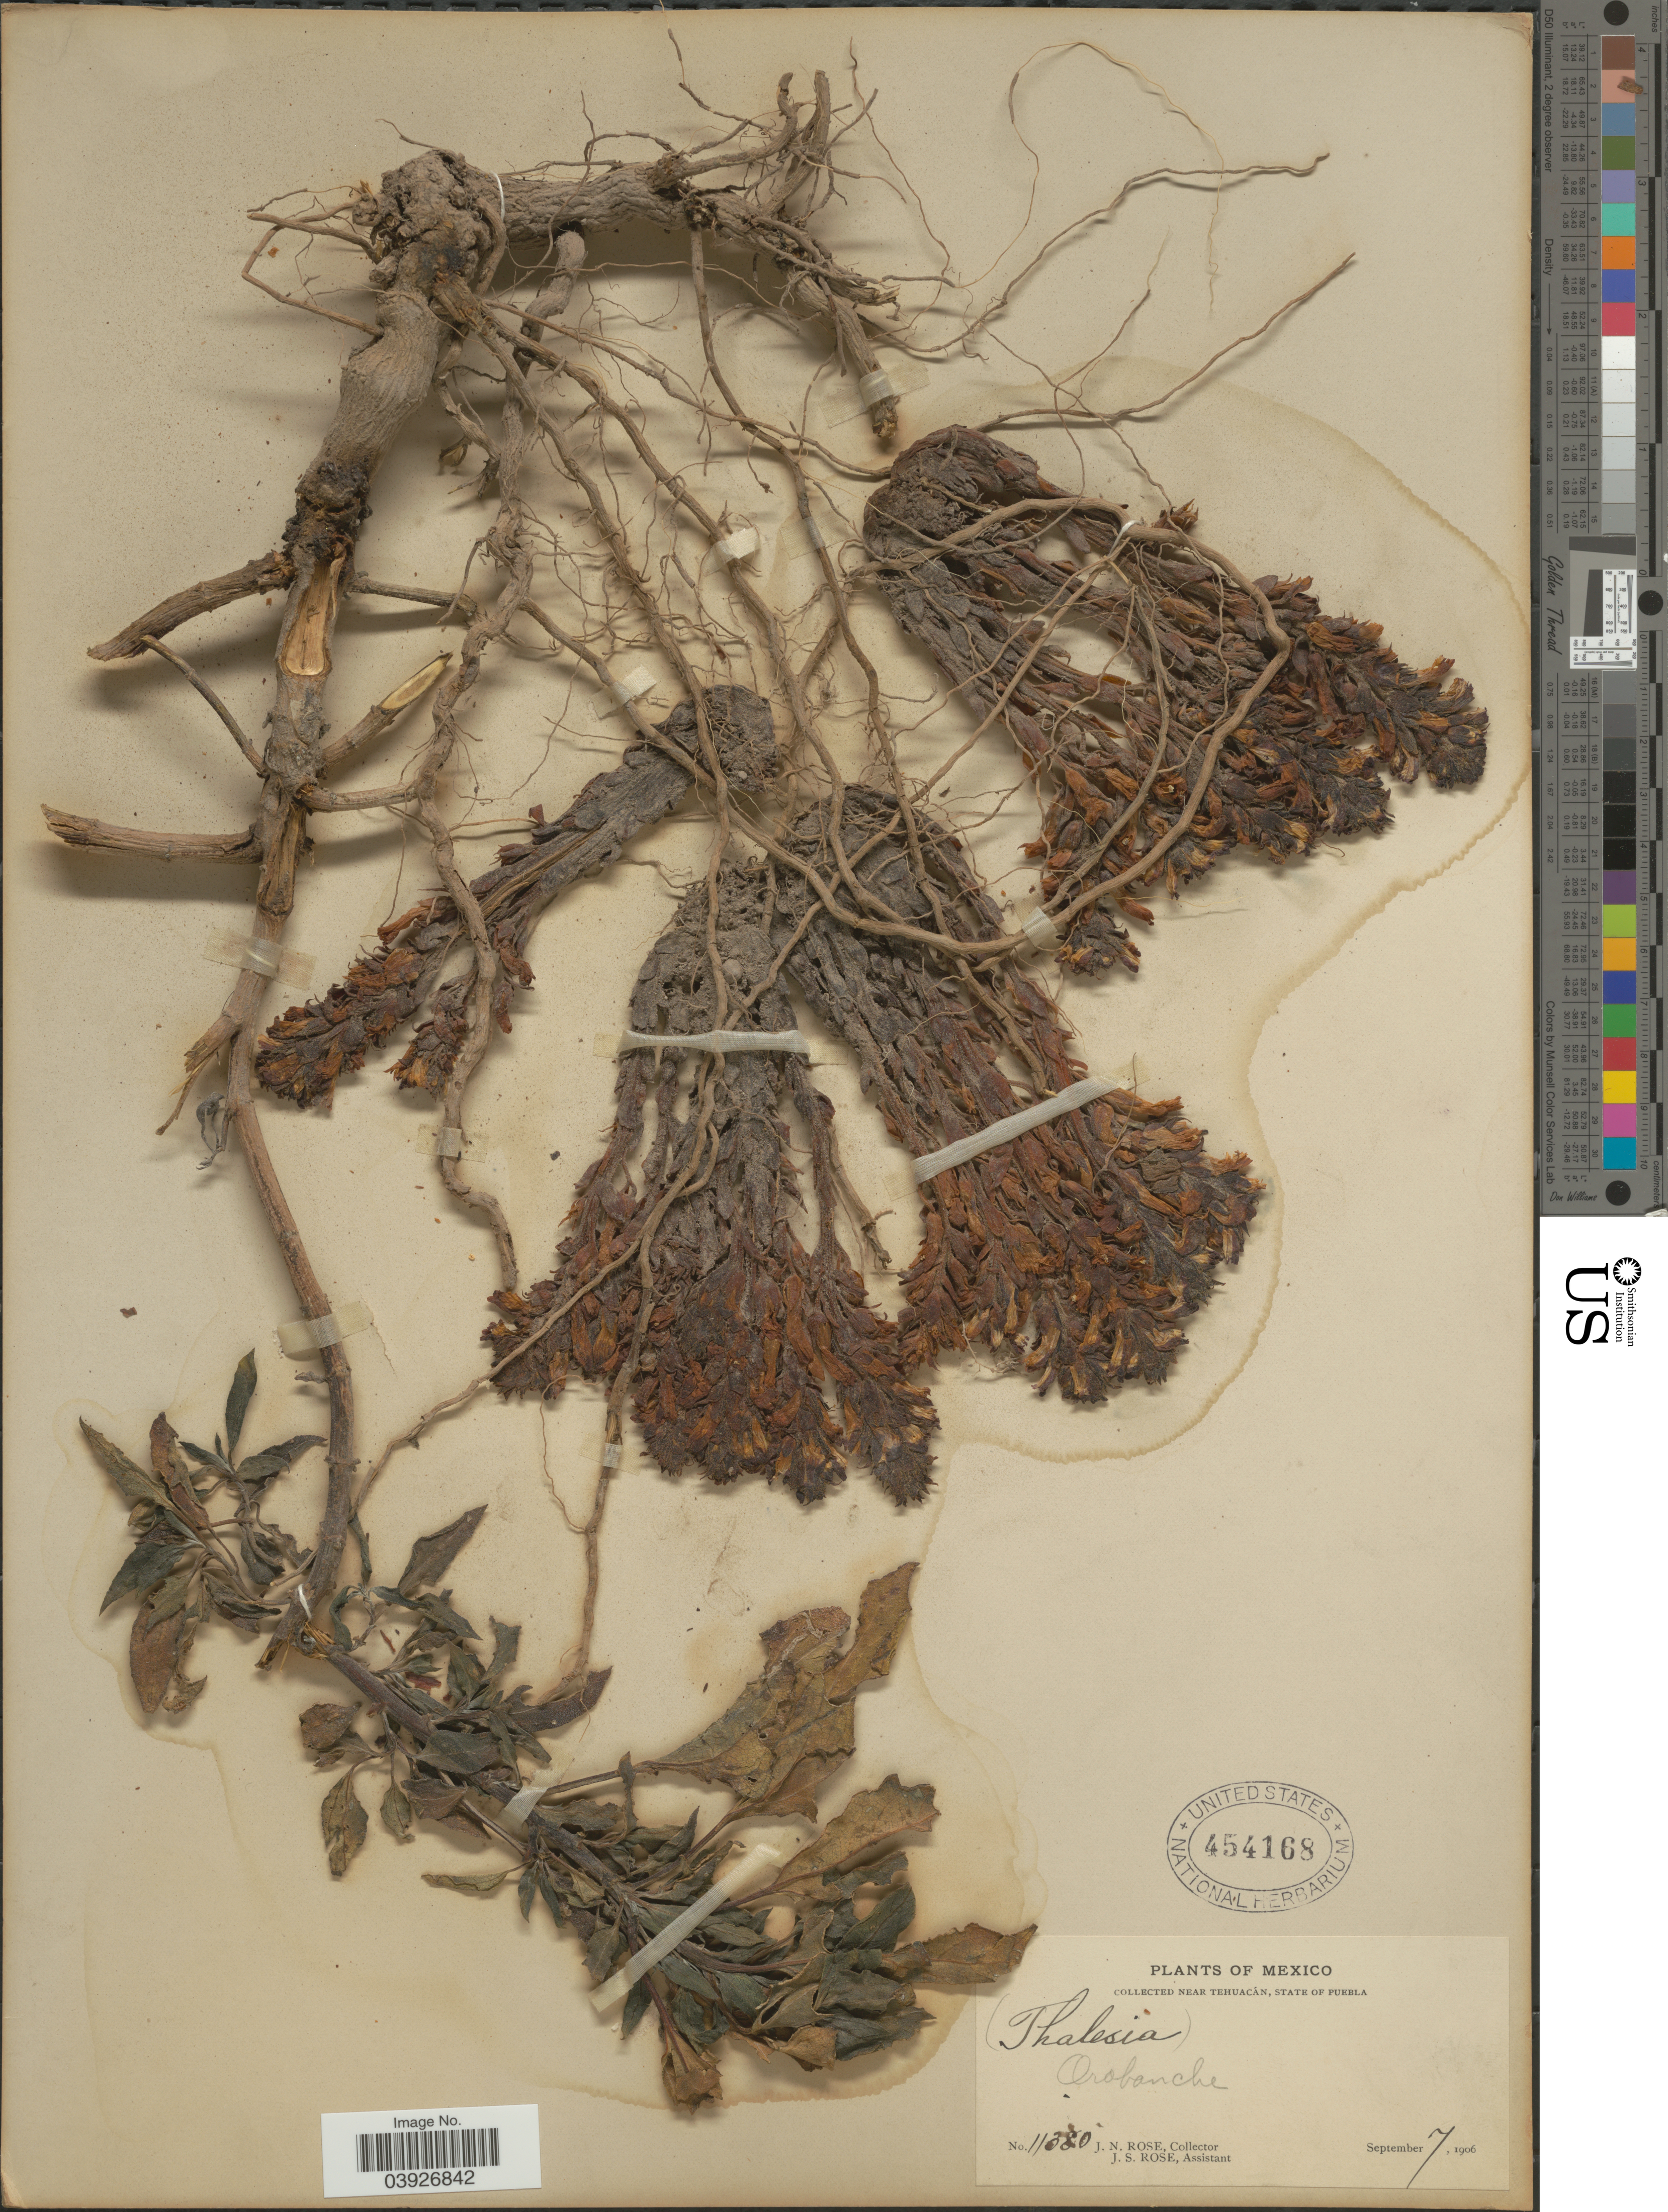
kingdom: Plantae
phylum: Tracheophyta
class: Magnoliopsida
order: Lamiales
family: Orobanchaceae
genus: Orobanche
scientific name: Orobanche sp.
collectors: J. N. Rose & J. S. Rose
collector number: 11380*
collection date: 1906-09-07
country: Mexico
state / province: Puebla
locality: Near Tehuacán.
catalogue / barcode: US 454168